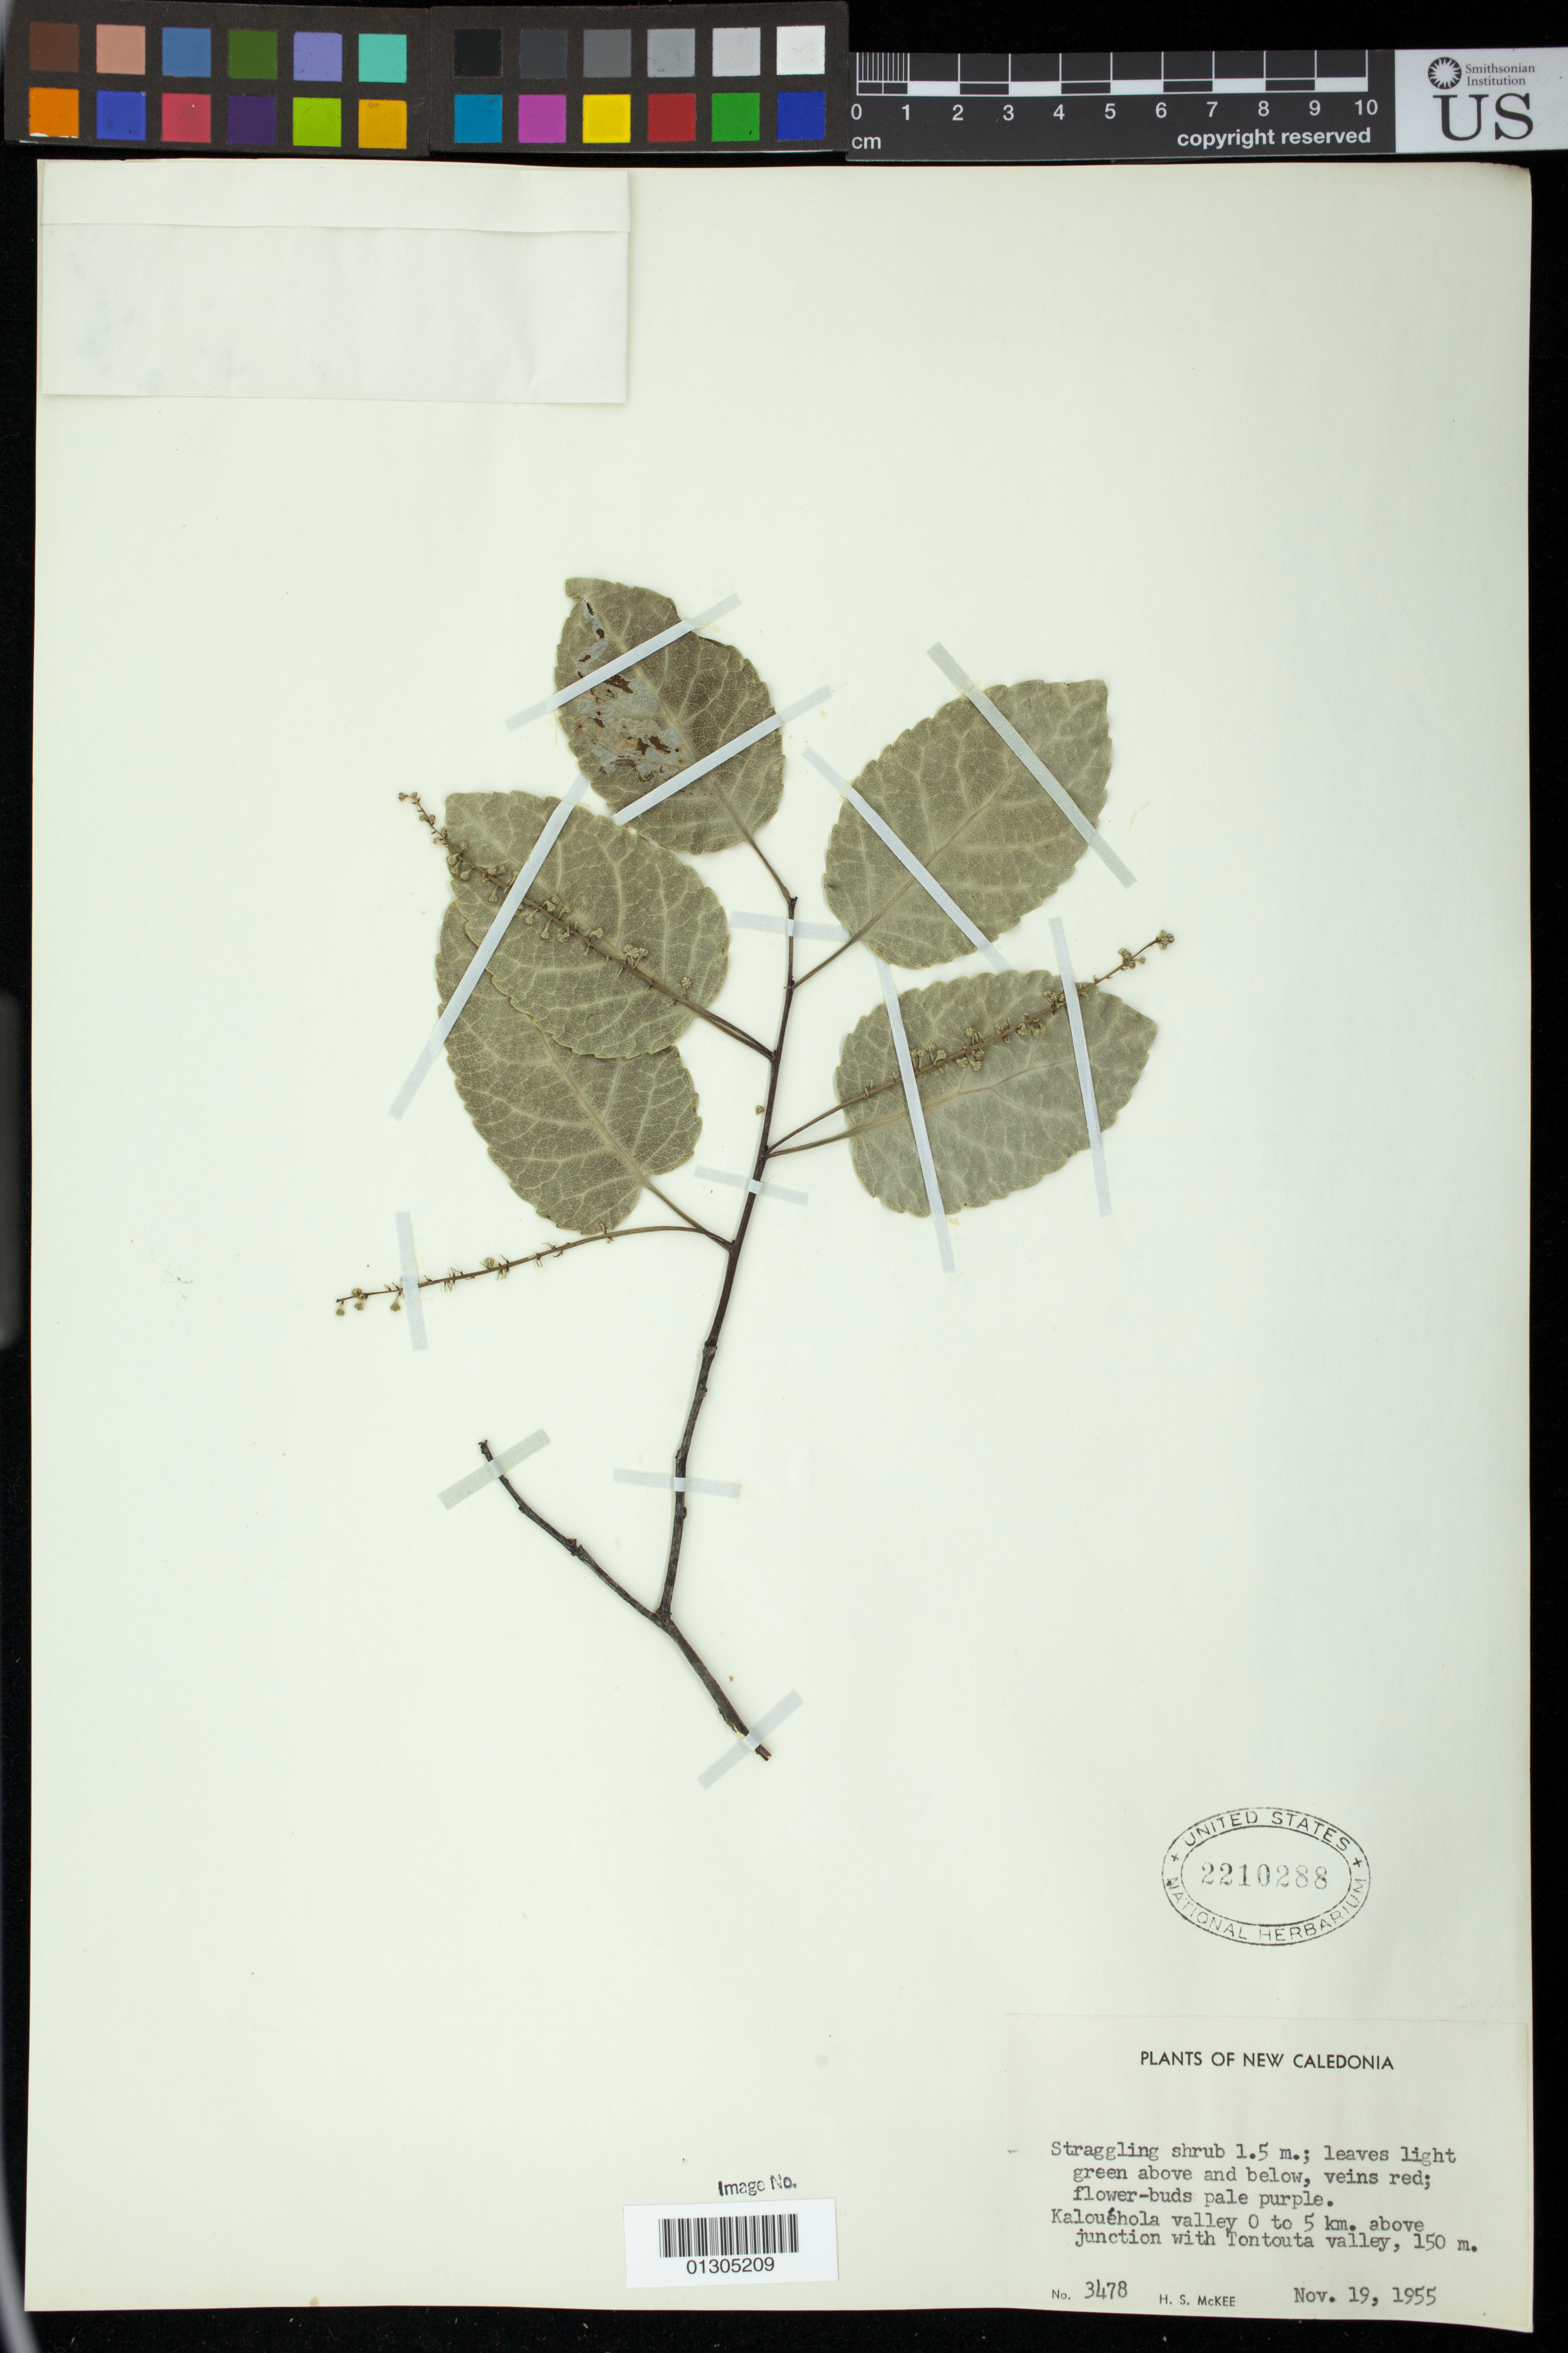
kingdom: Plantae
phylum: Tracheophyta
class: Magnoliopsida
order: Malpighiales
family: Euphorbiaceae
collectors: H. S. McKee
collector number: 3478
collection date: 1955-11-19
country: New Caledonia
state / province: South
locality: Kalouèhola valley 0 to 5 km. above junction with Tontouta valley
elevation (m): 150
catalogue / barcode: US 2210288